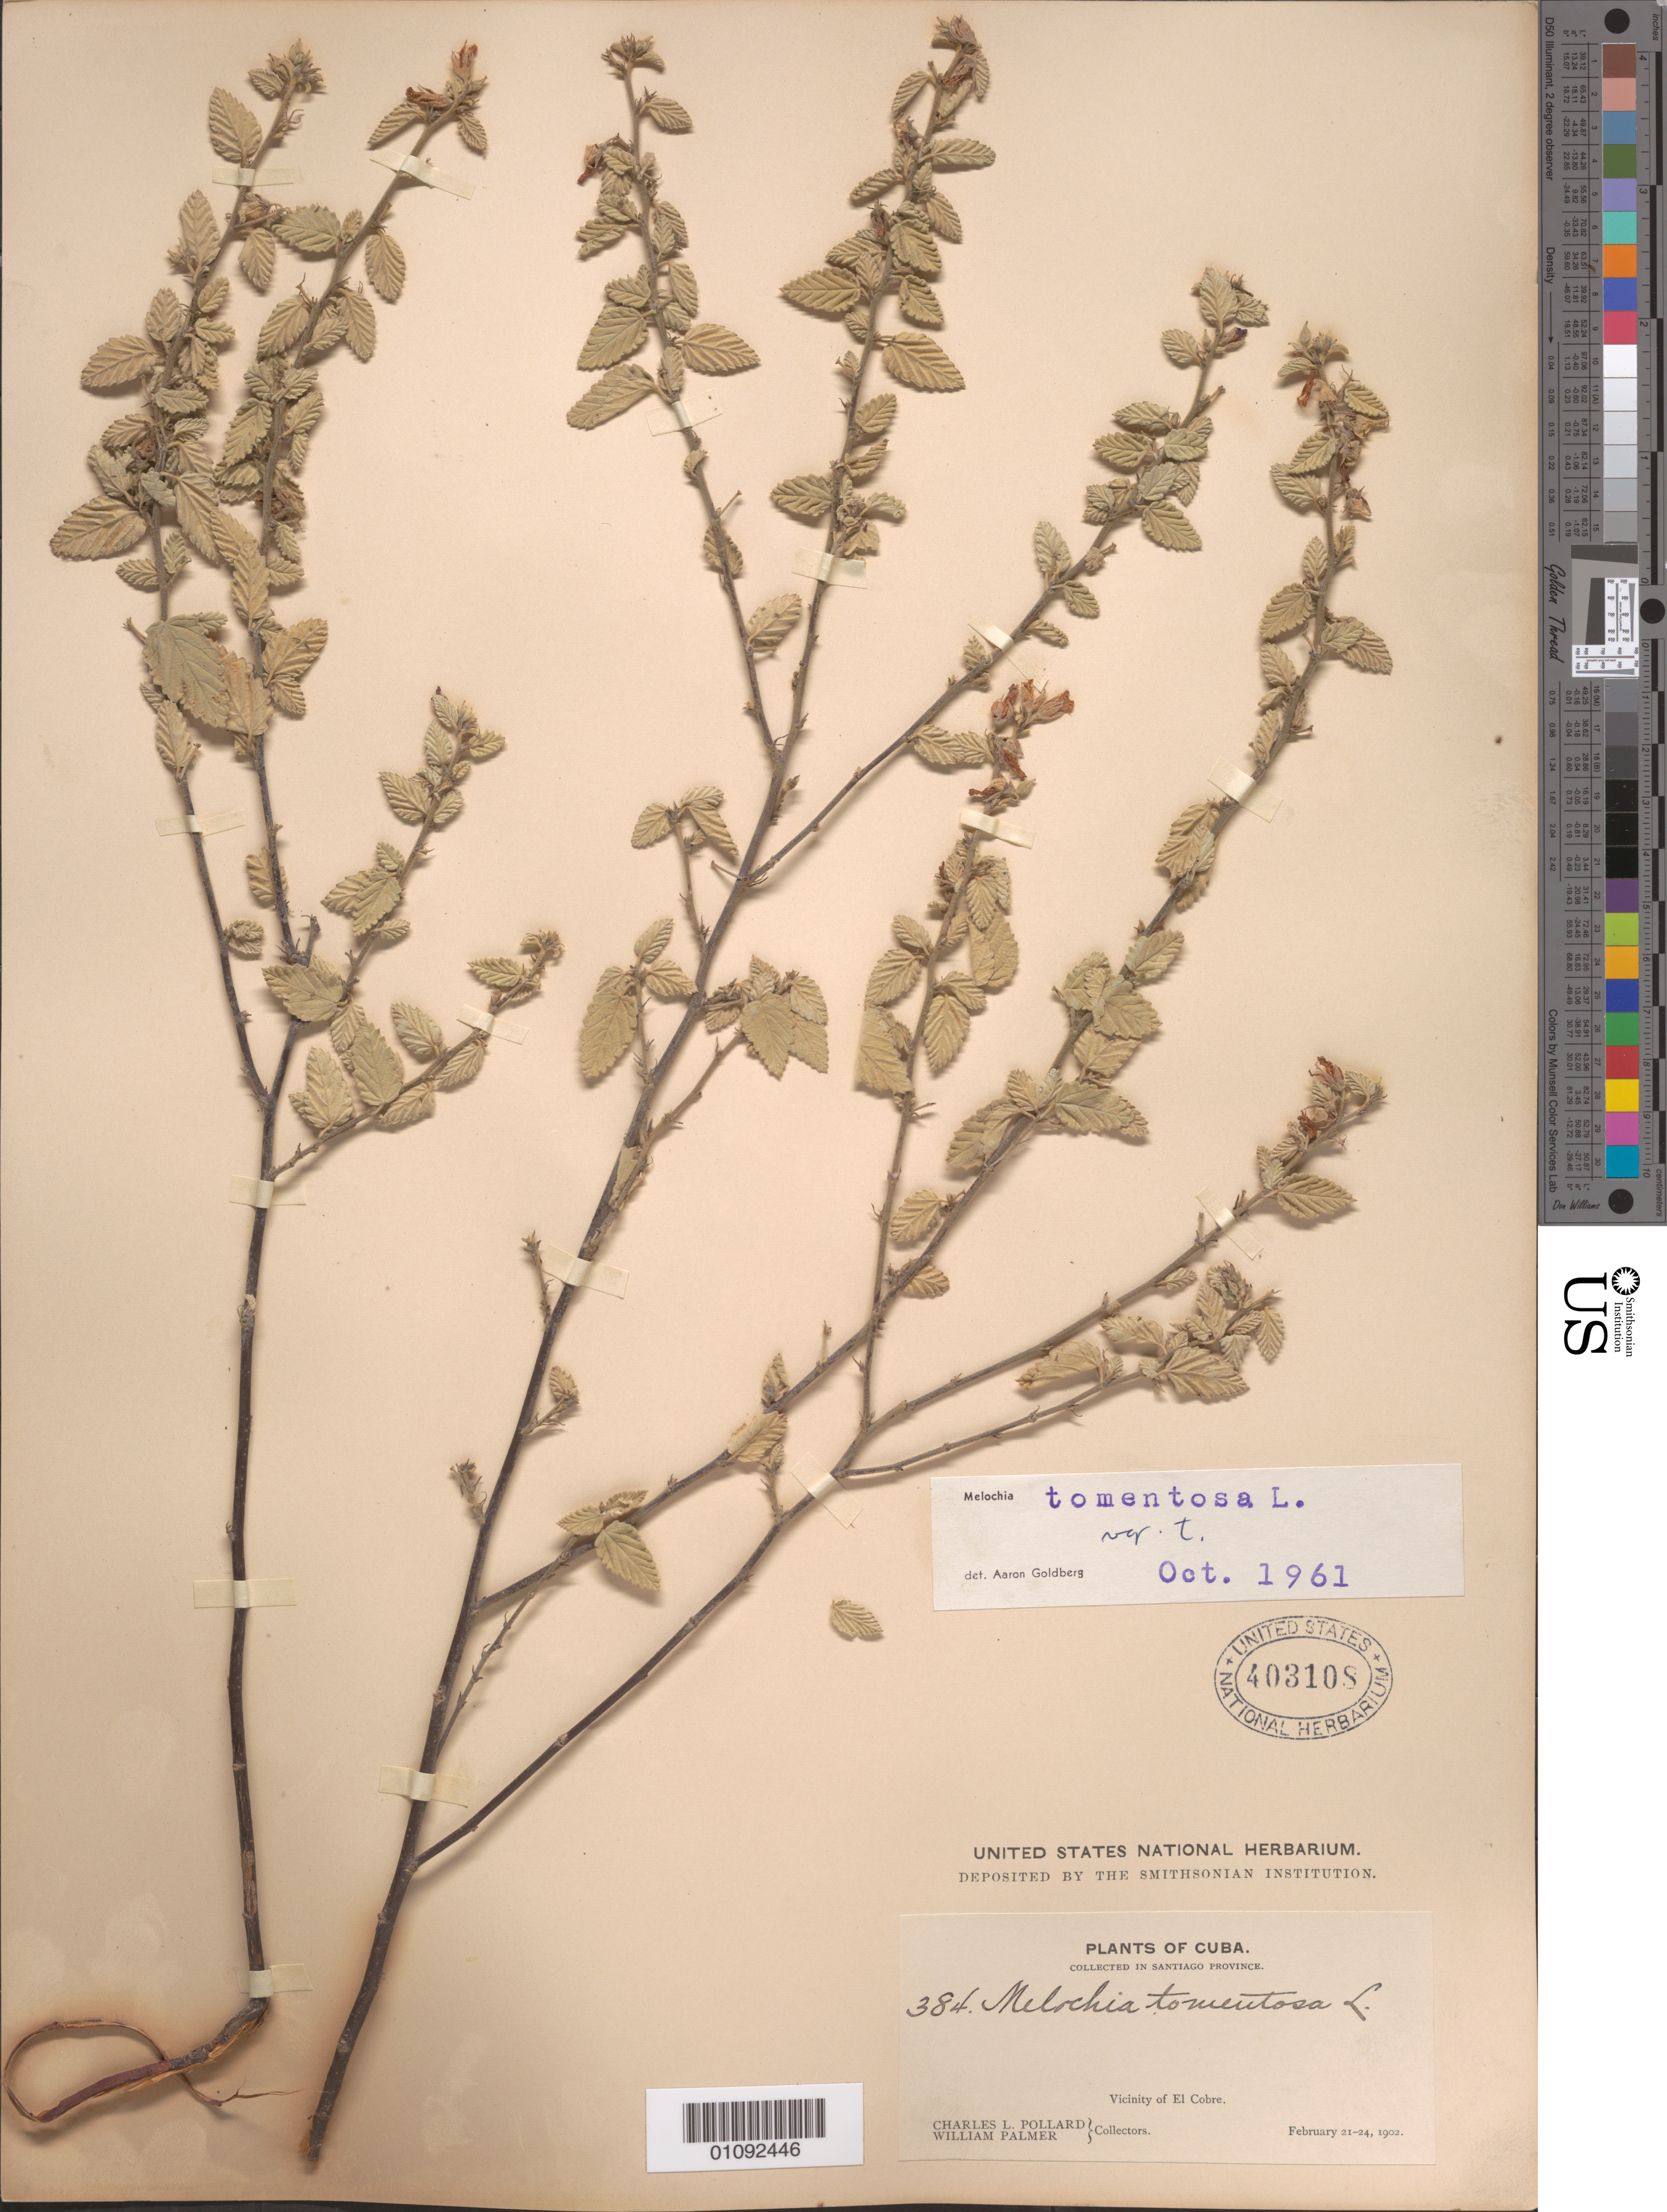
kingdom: Plantae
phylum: Tracheophyta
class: Magnoliopsida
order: Malvales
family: Malvaceae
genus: Melochia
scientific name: Melochia tomentosa var. tomentosa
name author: L.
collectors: C. L. Pollard & W. Palmer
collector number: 384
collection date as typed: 21 Feb 1902 to 24 Feb 1902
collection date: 1902-02-21/1902-02-24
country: Cuba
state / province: Santiago de Cuba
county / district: El Cobre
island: Cuba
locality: Vicinity of El Cobre, Santiago Province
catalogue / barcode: US 403108